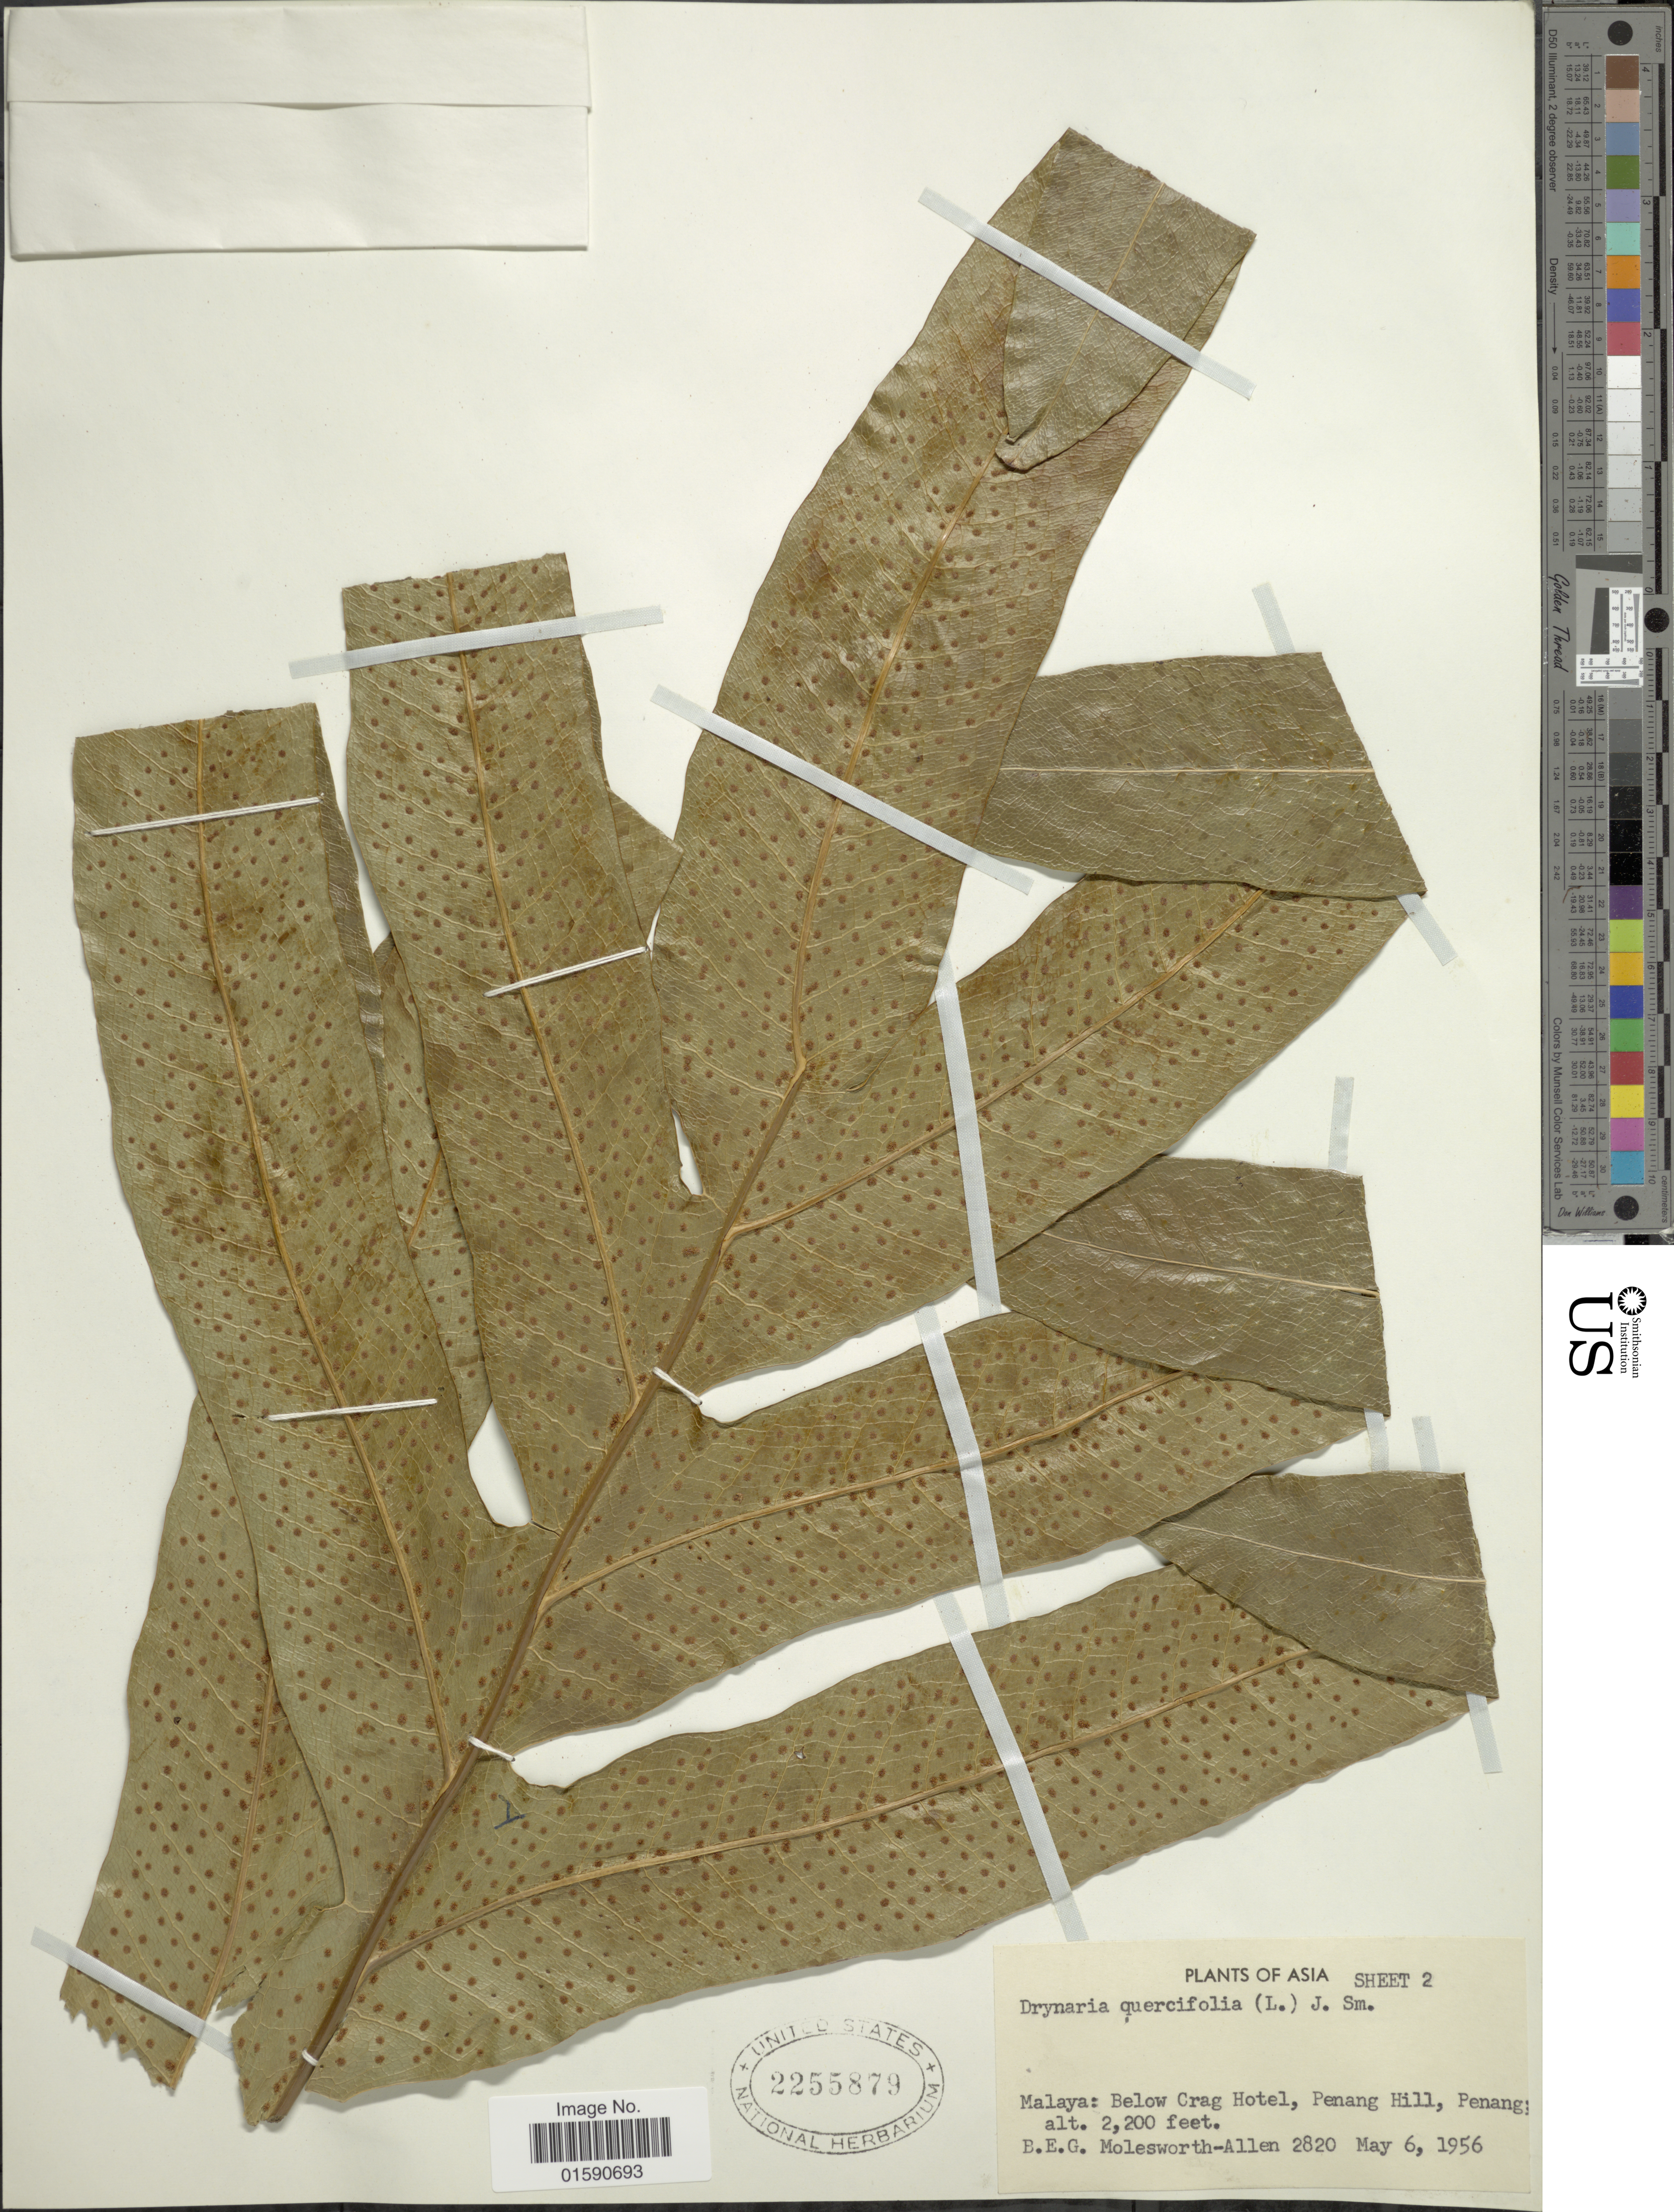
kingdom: Plantae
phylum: Tracheophyta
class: Polypodiopsida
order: Polypodiales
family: Polypodiaceae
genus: Drynaria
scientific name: Drynaria quercifolia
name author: (L.) J. Sm.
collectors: B. E. G. Molesworth-Allen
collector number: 2820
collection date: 1956-05-06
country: Malaysia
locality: Asia. Malaya: Below Crag Hotel, Penang Hill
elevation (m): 671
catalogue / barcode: US 2255879